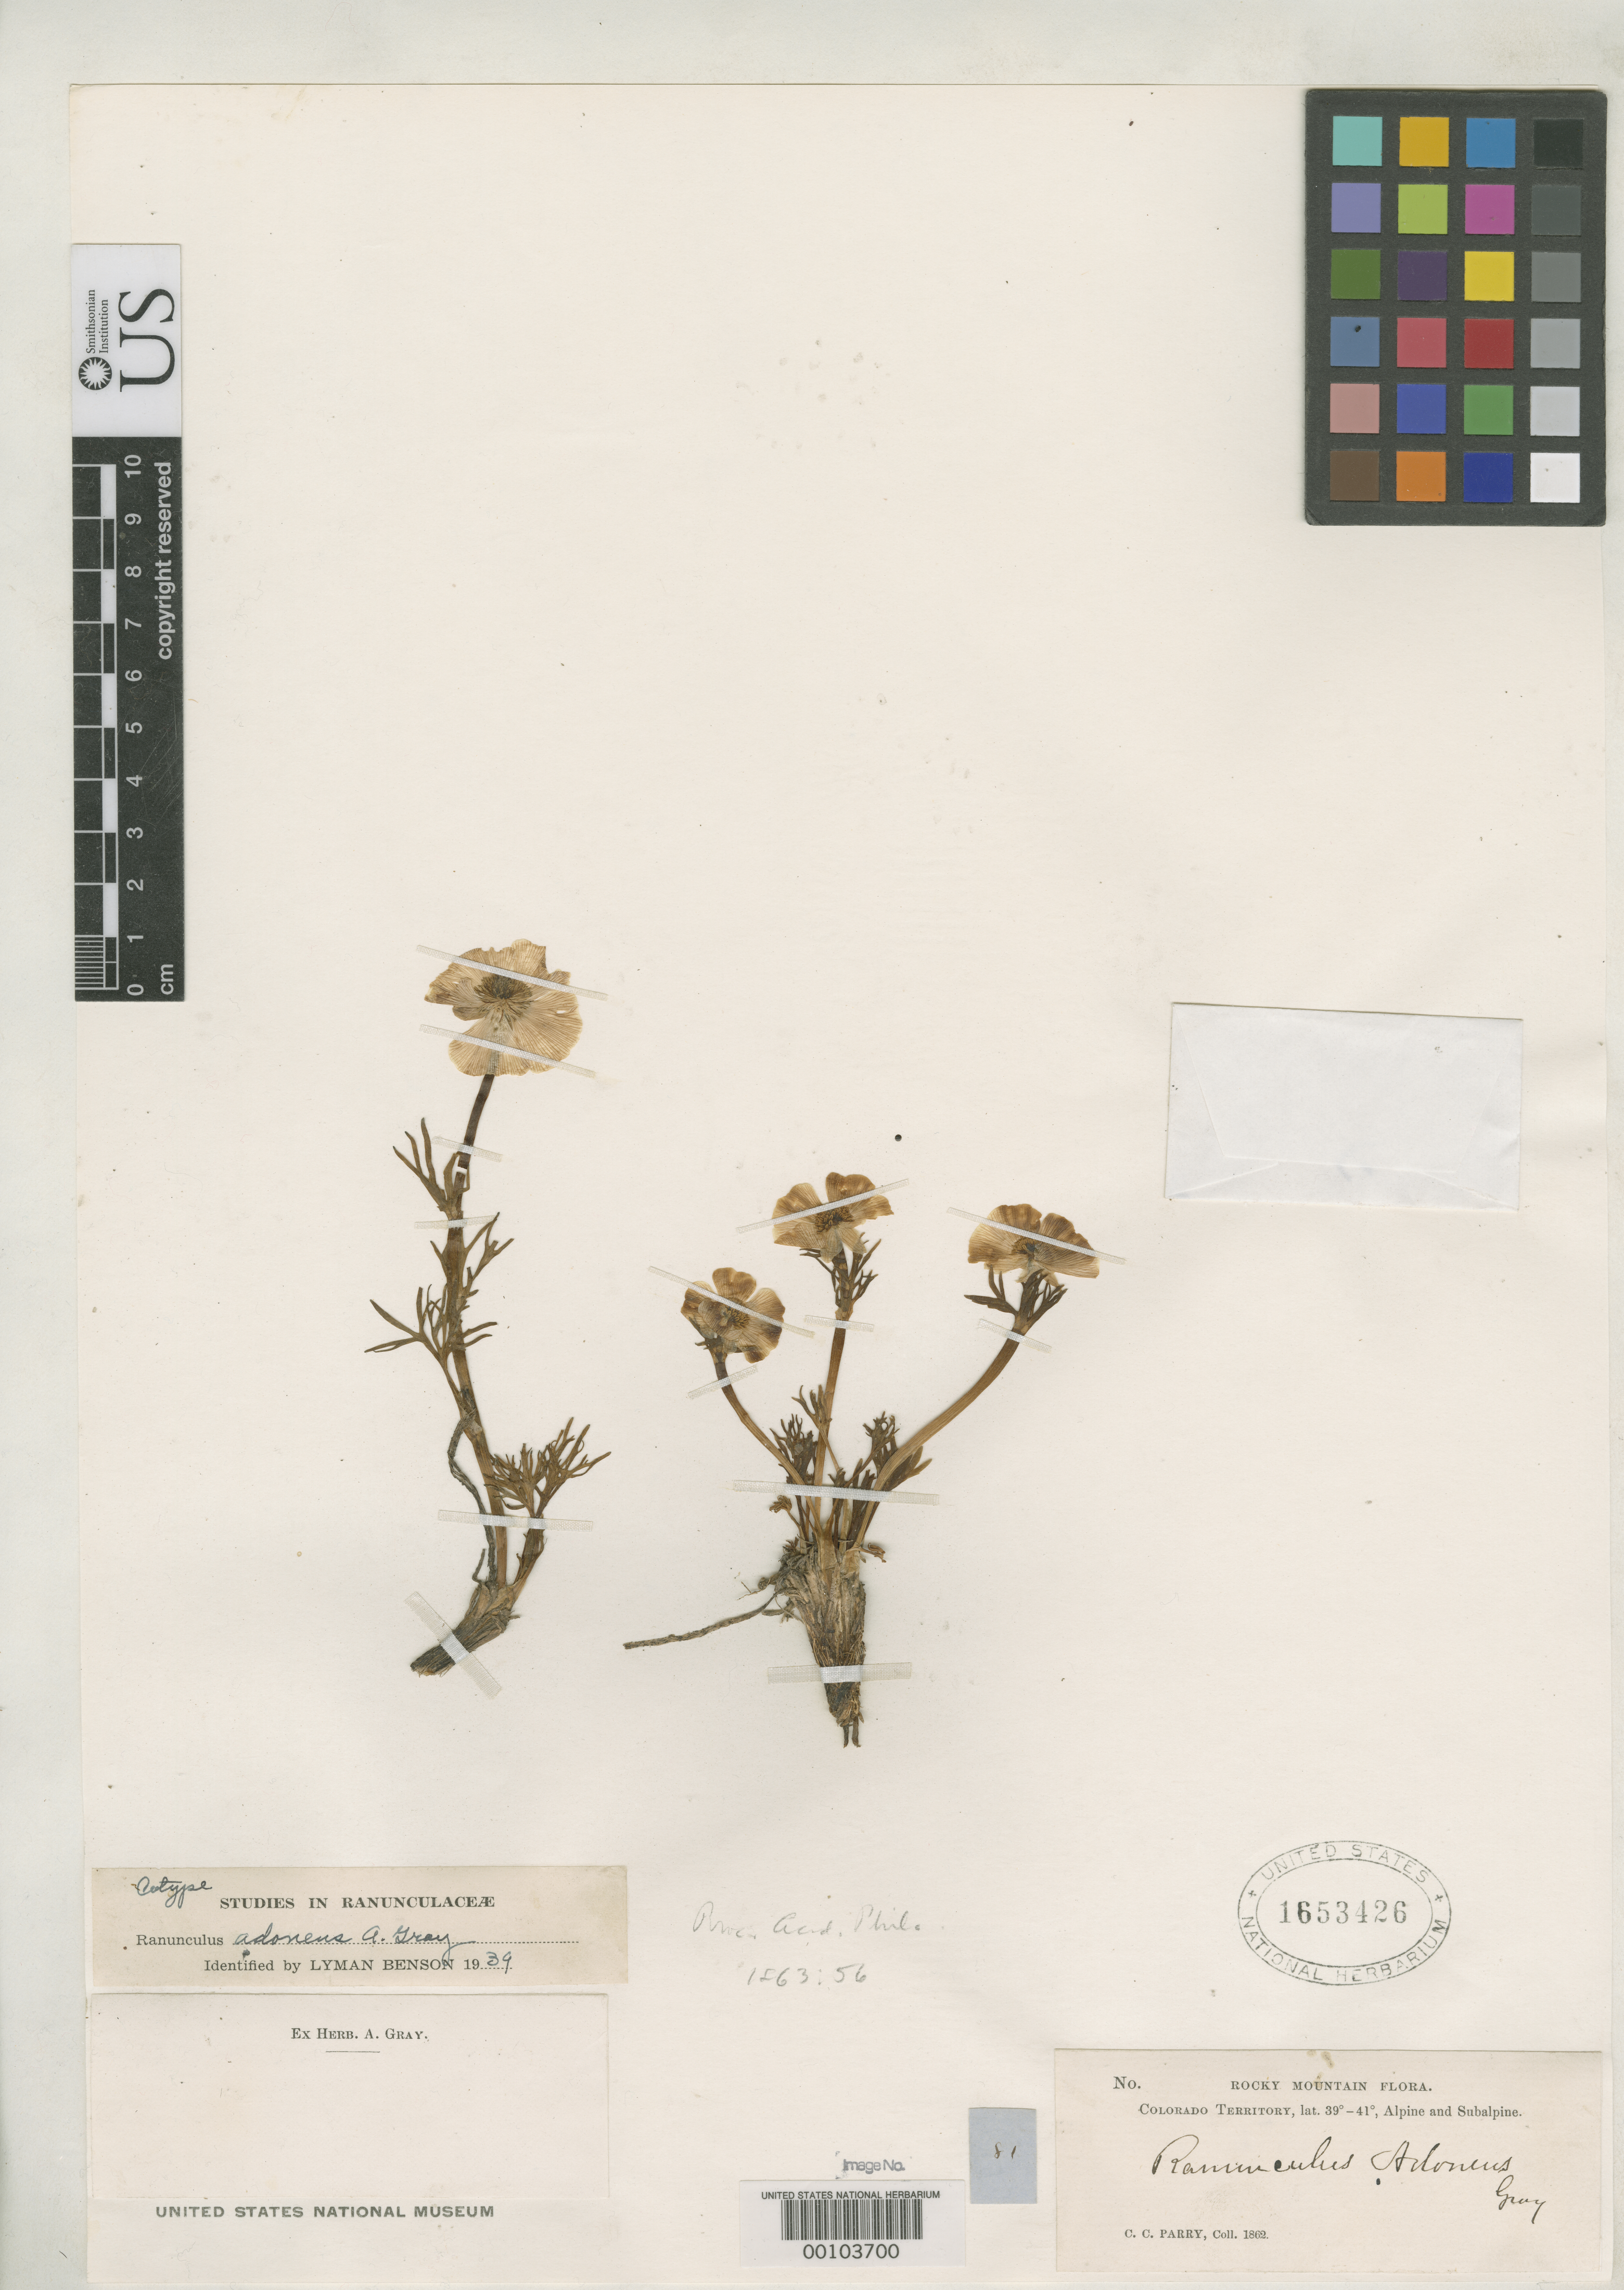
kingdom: Plantae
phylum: Tracheophyta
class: Magnoliopsida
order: Ranunculales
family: Ranunculaceae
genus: Ranunculus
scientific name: Ranunculus adoneus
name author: A. Gray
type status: Type Collection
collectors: C. C. Parry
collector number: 81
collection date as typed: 1862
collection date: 1862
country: United States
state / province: Colorado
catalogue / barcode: US 1653426